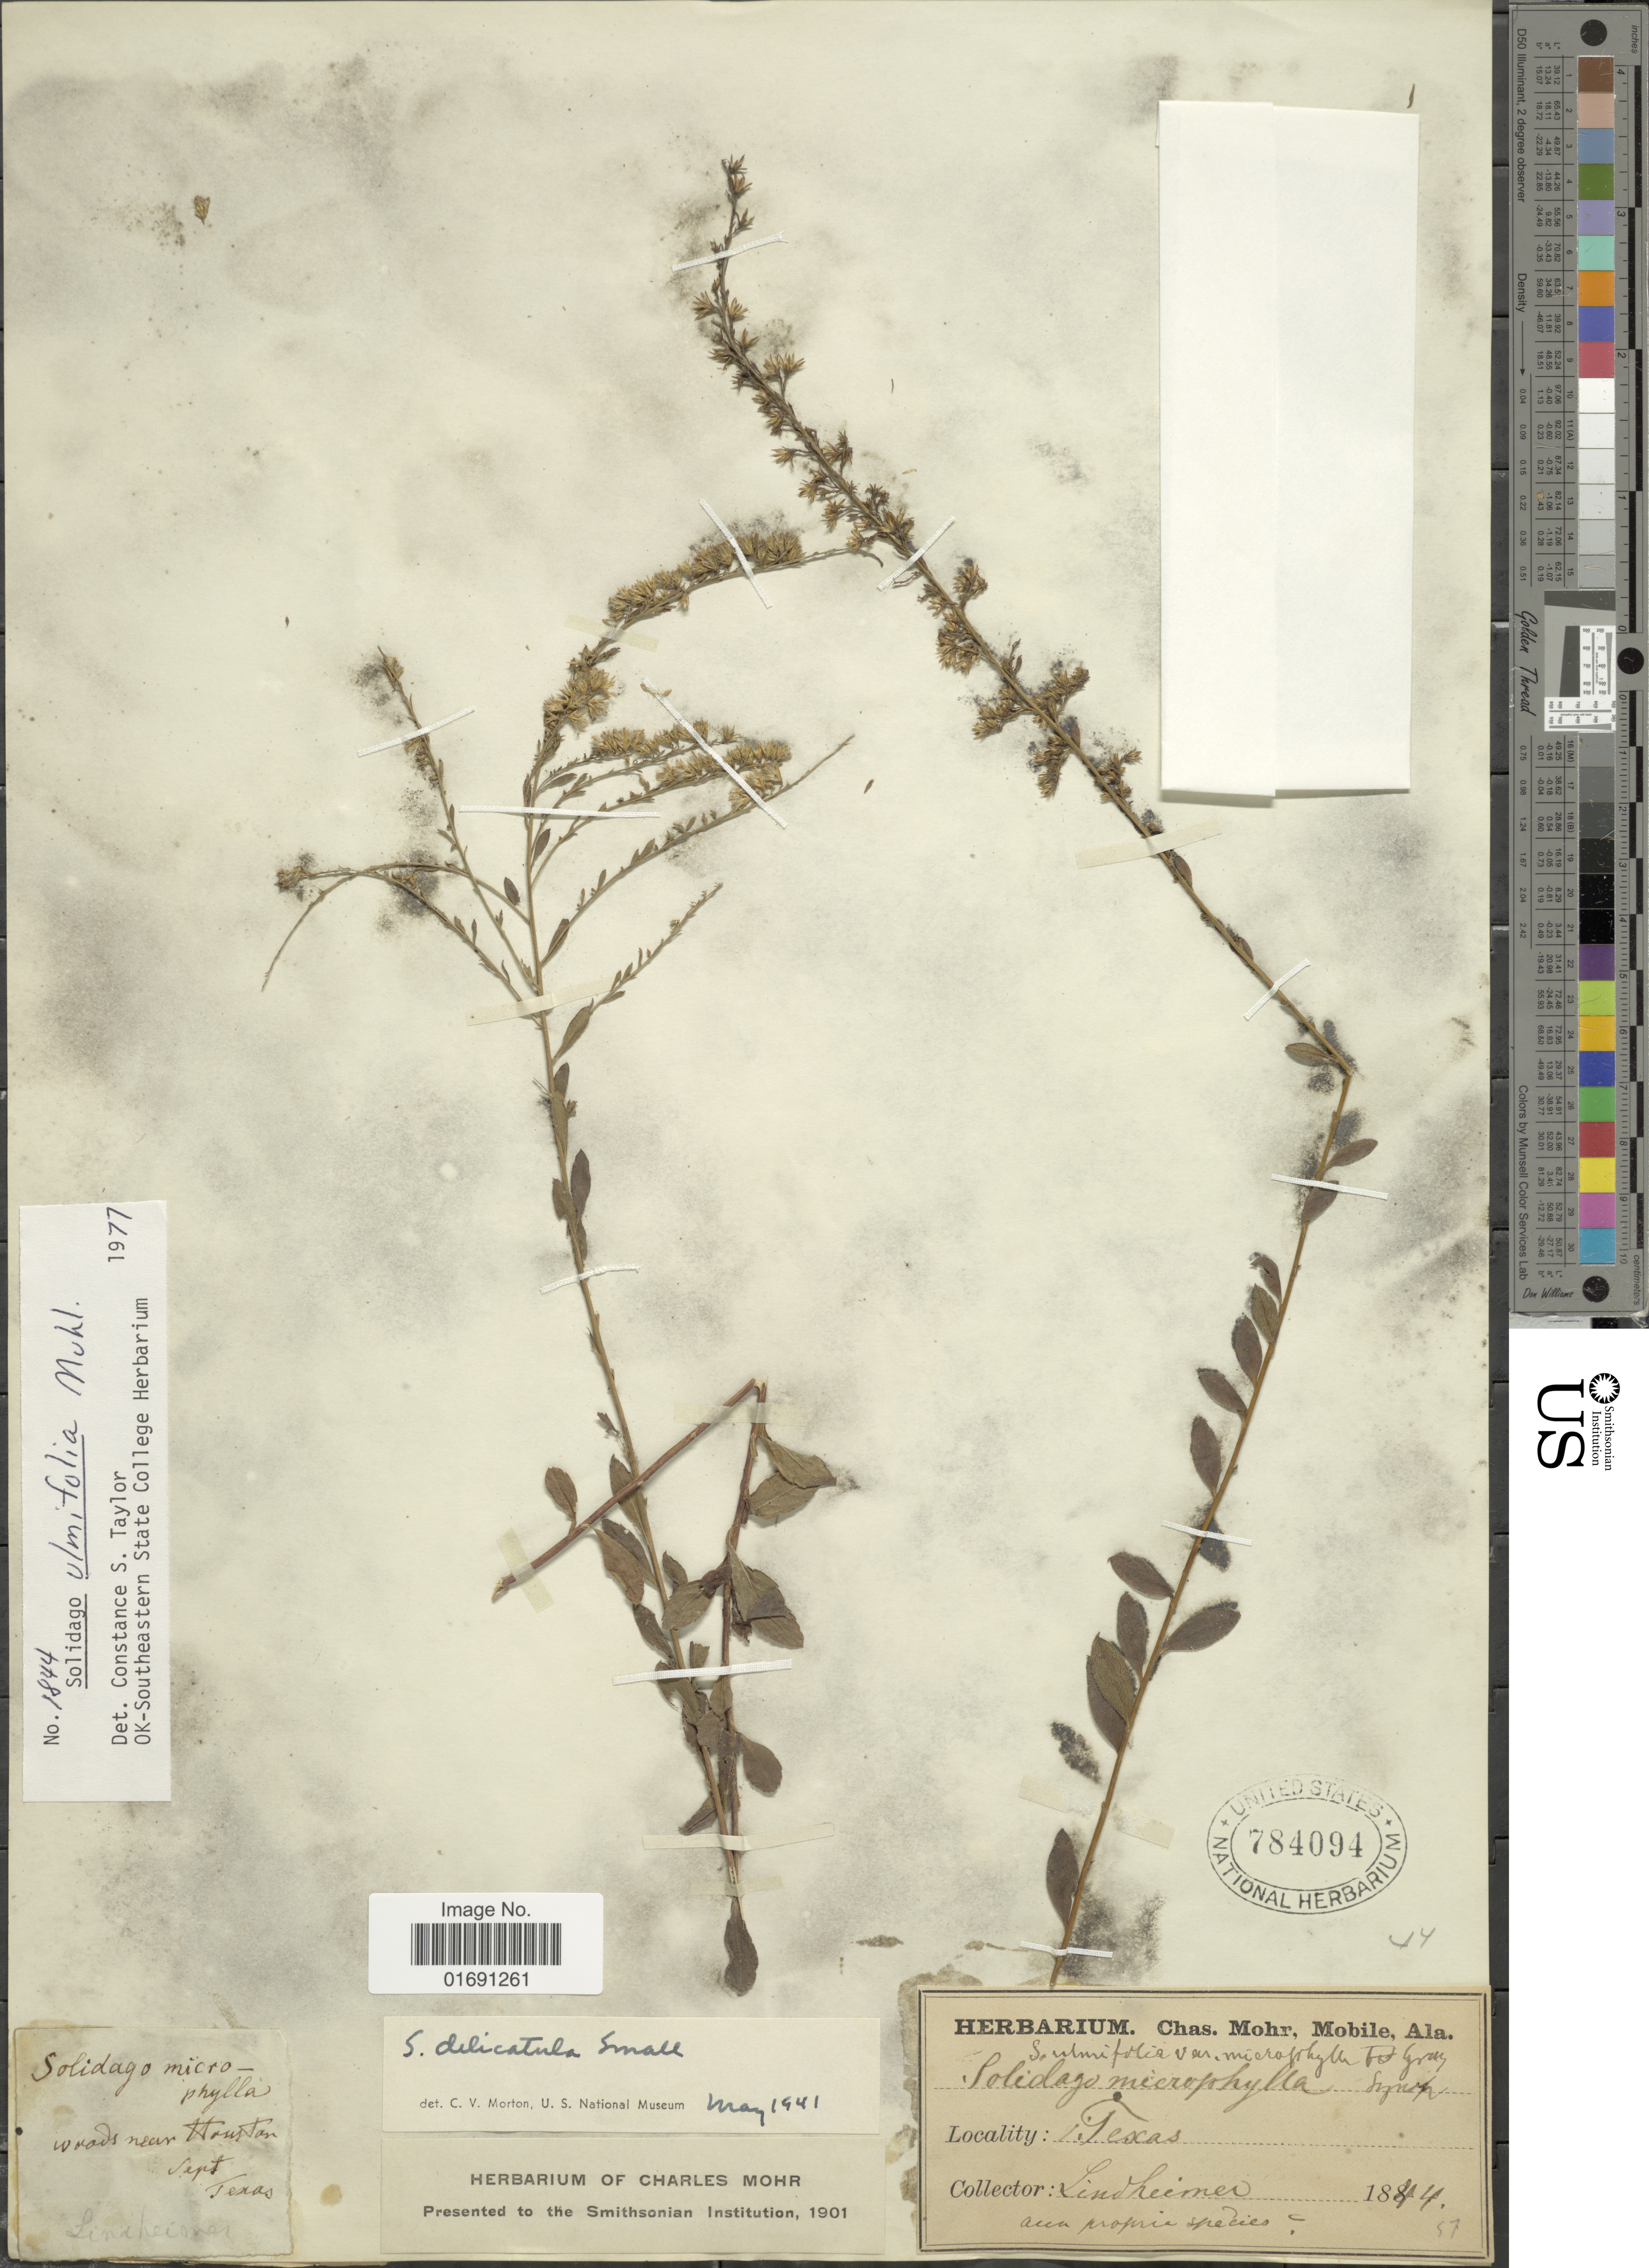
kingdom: Plantae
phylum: Tracheophyta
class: Magnoliopsida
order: Asterales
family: Asteraceae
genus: Solidago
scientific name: Solidago ulmifolia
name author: Muhl. ex Willd.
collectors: -. Lindheimer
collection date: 1844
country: United States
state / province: Texas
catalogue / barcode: US 784094